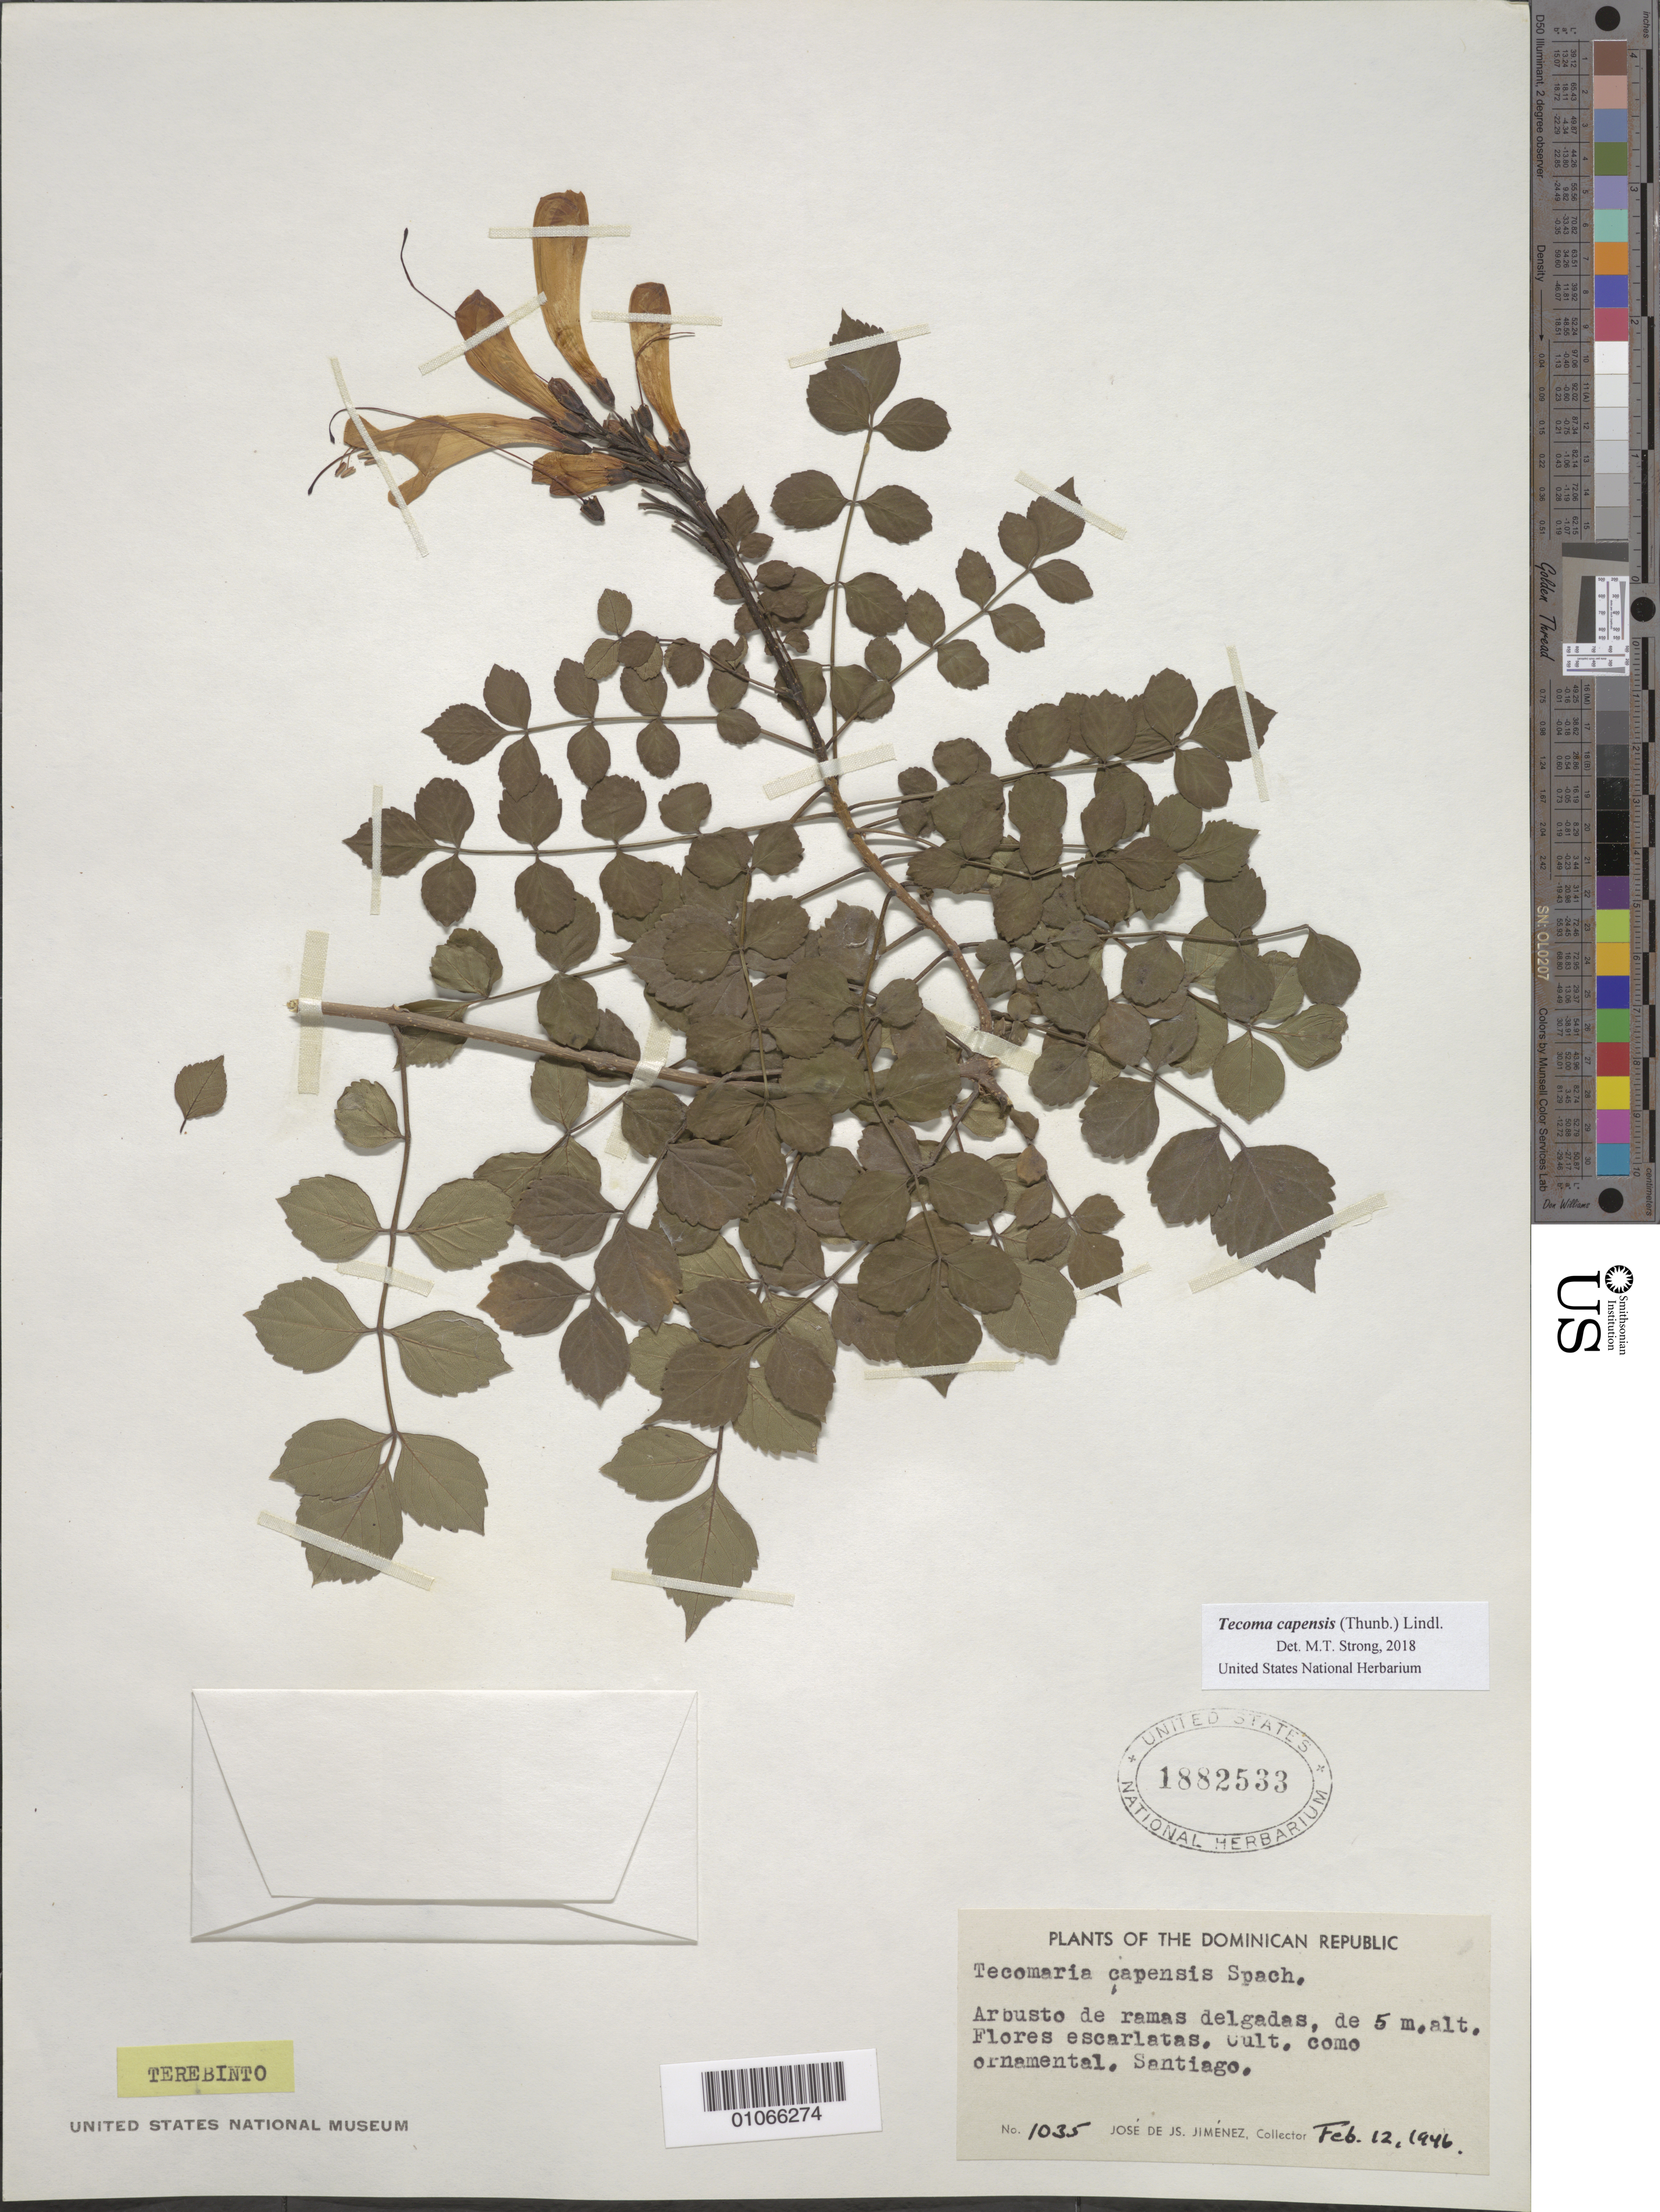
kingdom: Plantae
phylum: Tracheophyta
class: Magnoliopsida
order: Lamiales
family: Bignoniaceae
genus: Tecoma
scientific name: Tecoma capensis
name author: (Thunb.) Lindl.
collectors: J. J. Jiménez Almonte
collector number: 1035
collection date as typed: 12 Feb 1946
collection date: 1946-02-12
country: Dominican Republic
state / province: Santiago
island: Hispaniola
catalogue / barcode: US 1882533